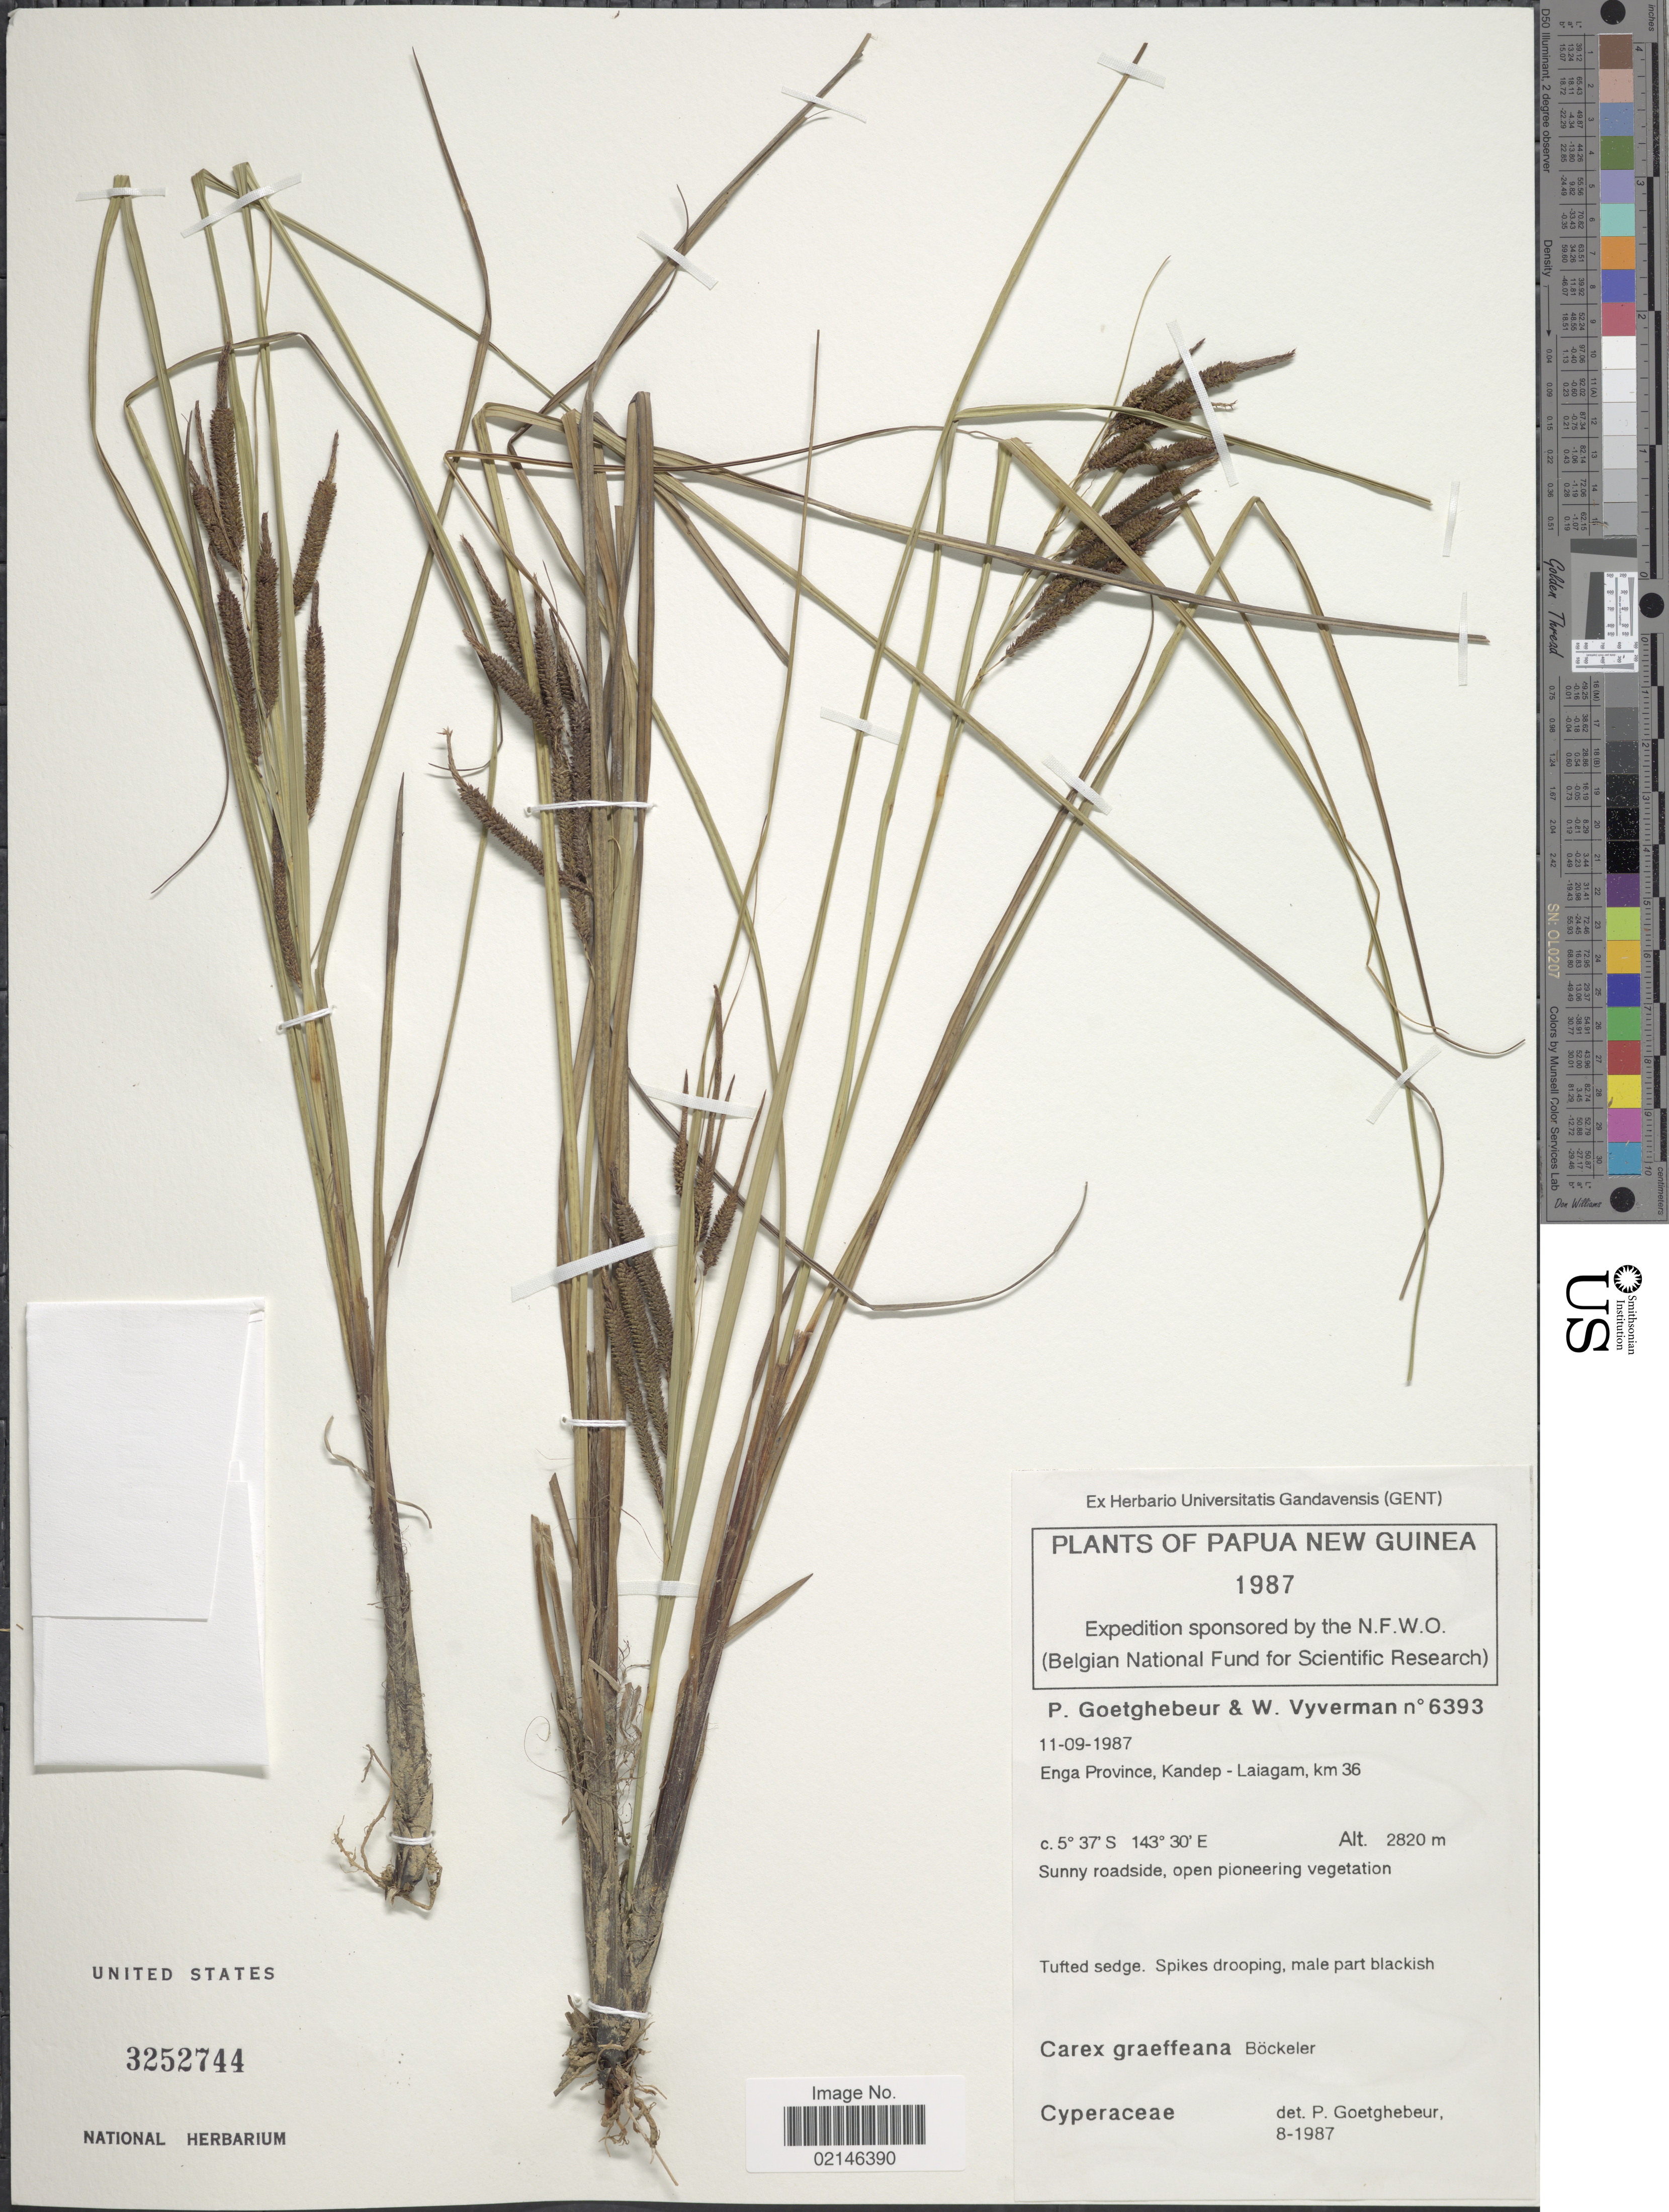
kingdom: Plantae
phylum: Tracheophyta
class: Liliopsida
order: Poales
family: Cyperaceae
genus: Carex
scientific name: Carex graeffeana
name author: Boeckeler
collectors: P. Goetghebeur & W. Vyverman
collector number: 6393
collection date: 1987-09-11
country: Papua New Guinea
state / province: Enga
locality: Kandep - Laiagam, km 36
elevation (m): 2820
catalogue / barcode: US 3252744